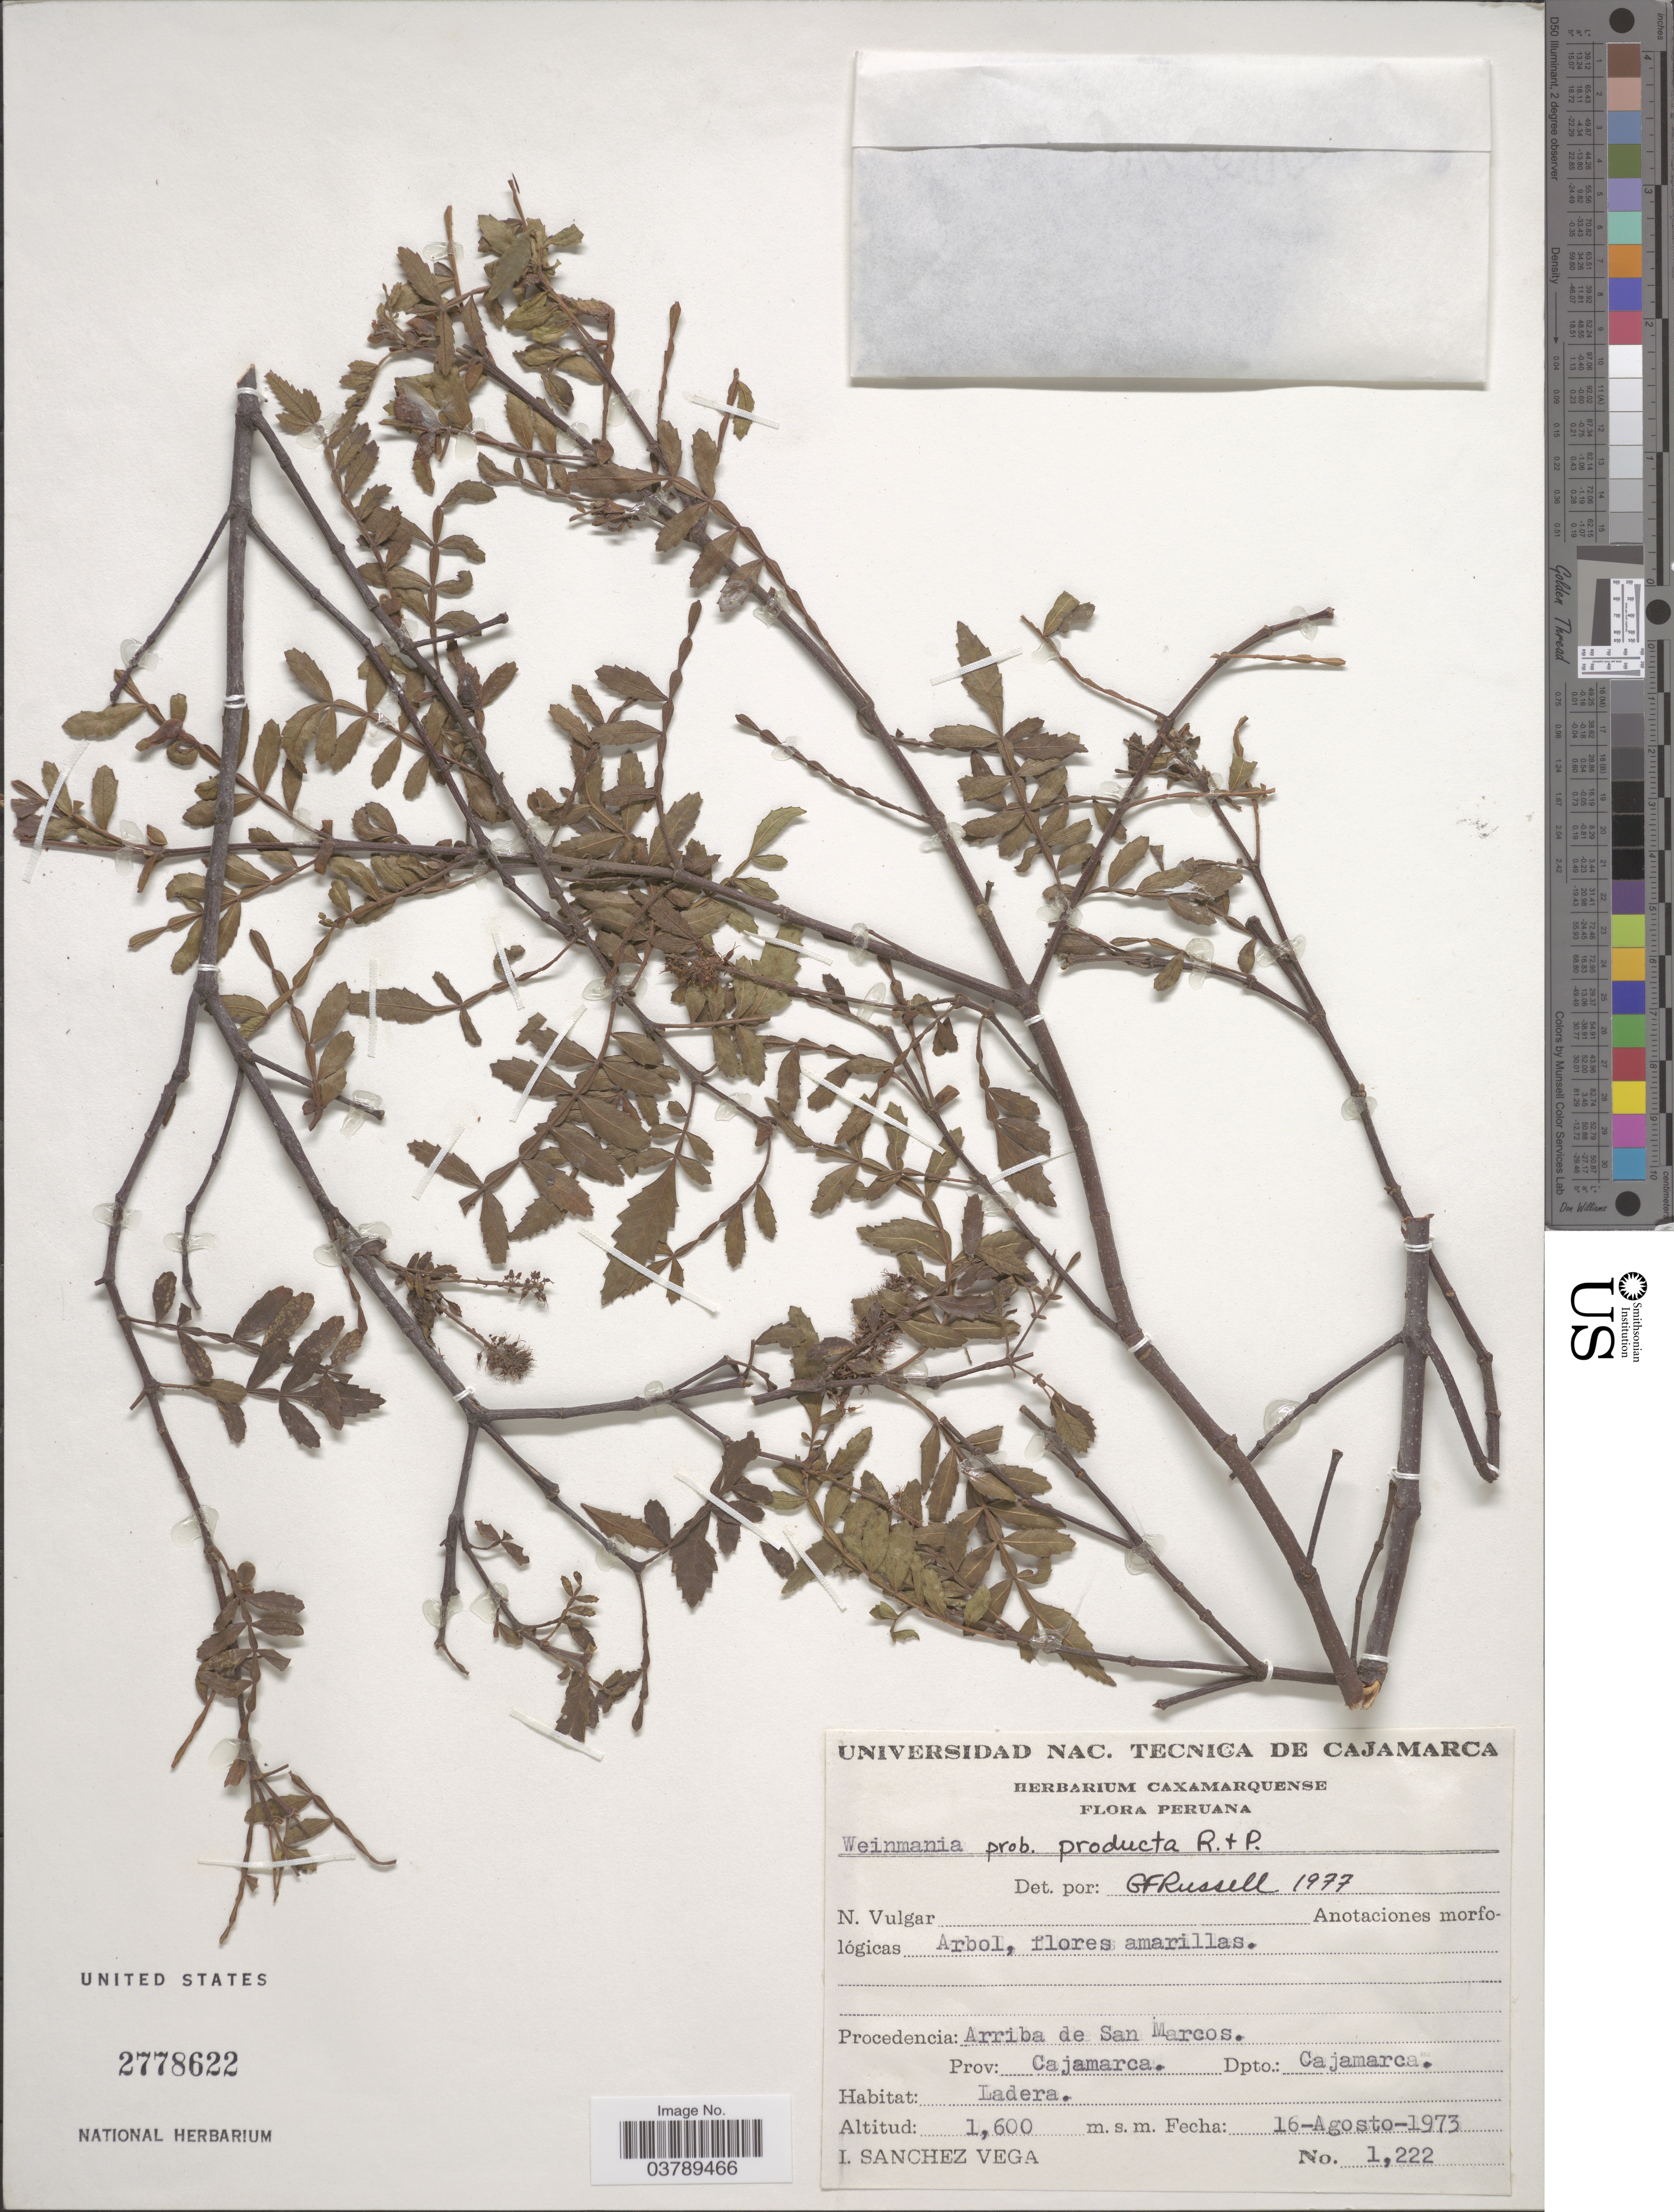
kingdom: Plantae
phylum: Tracheophyta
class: Magnoliopsida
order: Oxalidales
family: Cunoniaceae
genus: Weinmannia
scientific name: Weinmannia producta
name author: Moric.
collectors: I. Sánchez Vega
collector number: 1222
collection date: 1973-08-16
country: Peru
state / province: Cajamarca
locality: Arriba de San Marcos. Dpto. Cajamarca. Ladera.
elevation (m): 1600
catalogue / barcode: US 2778622